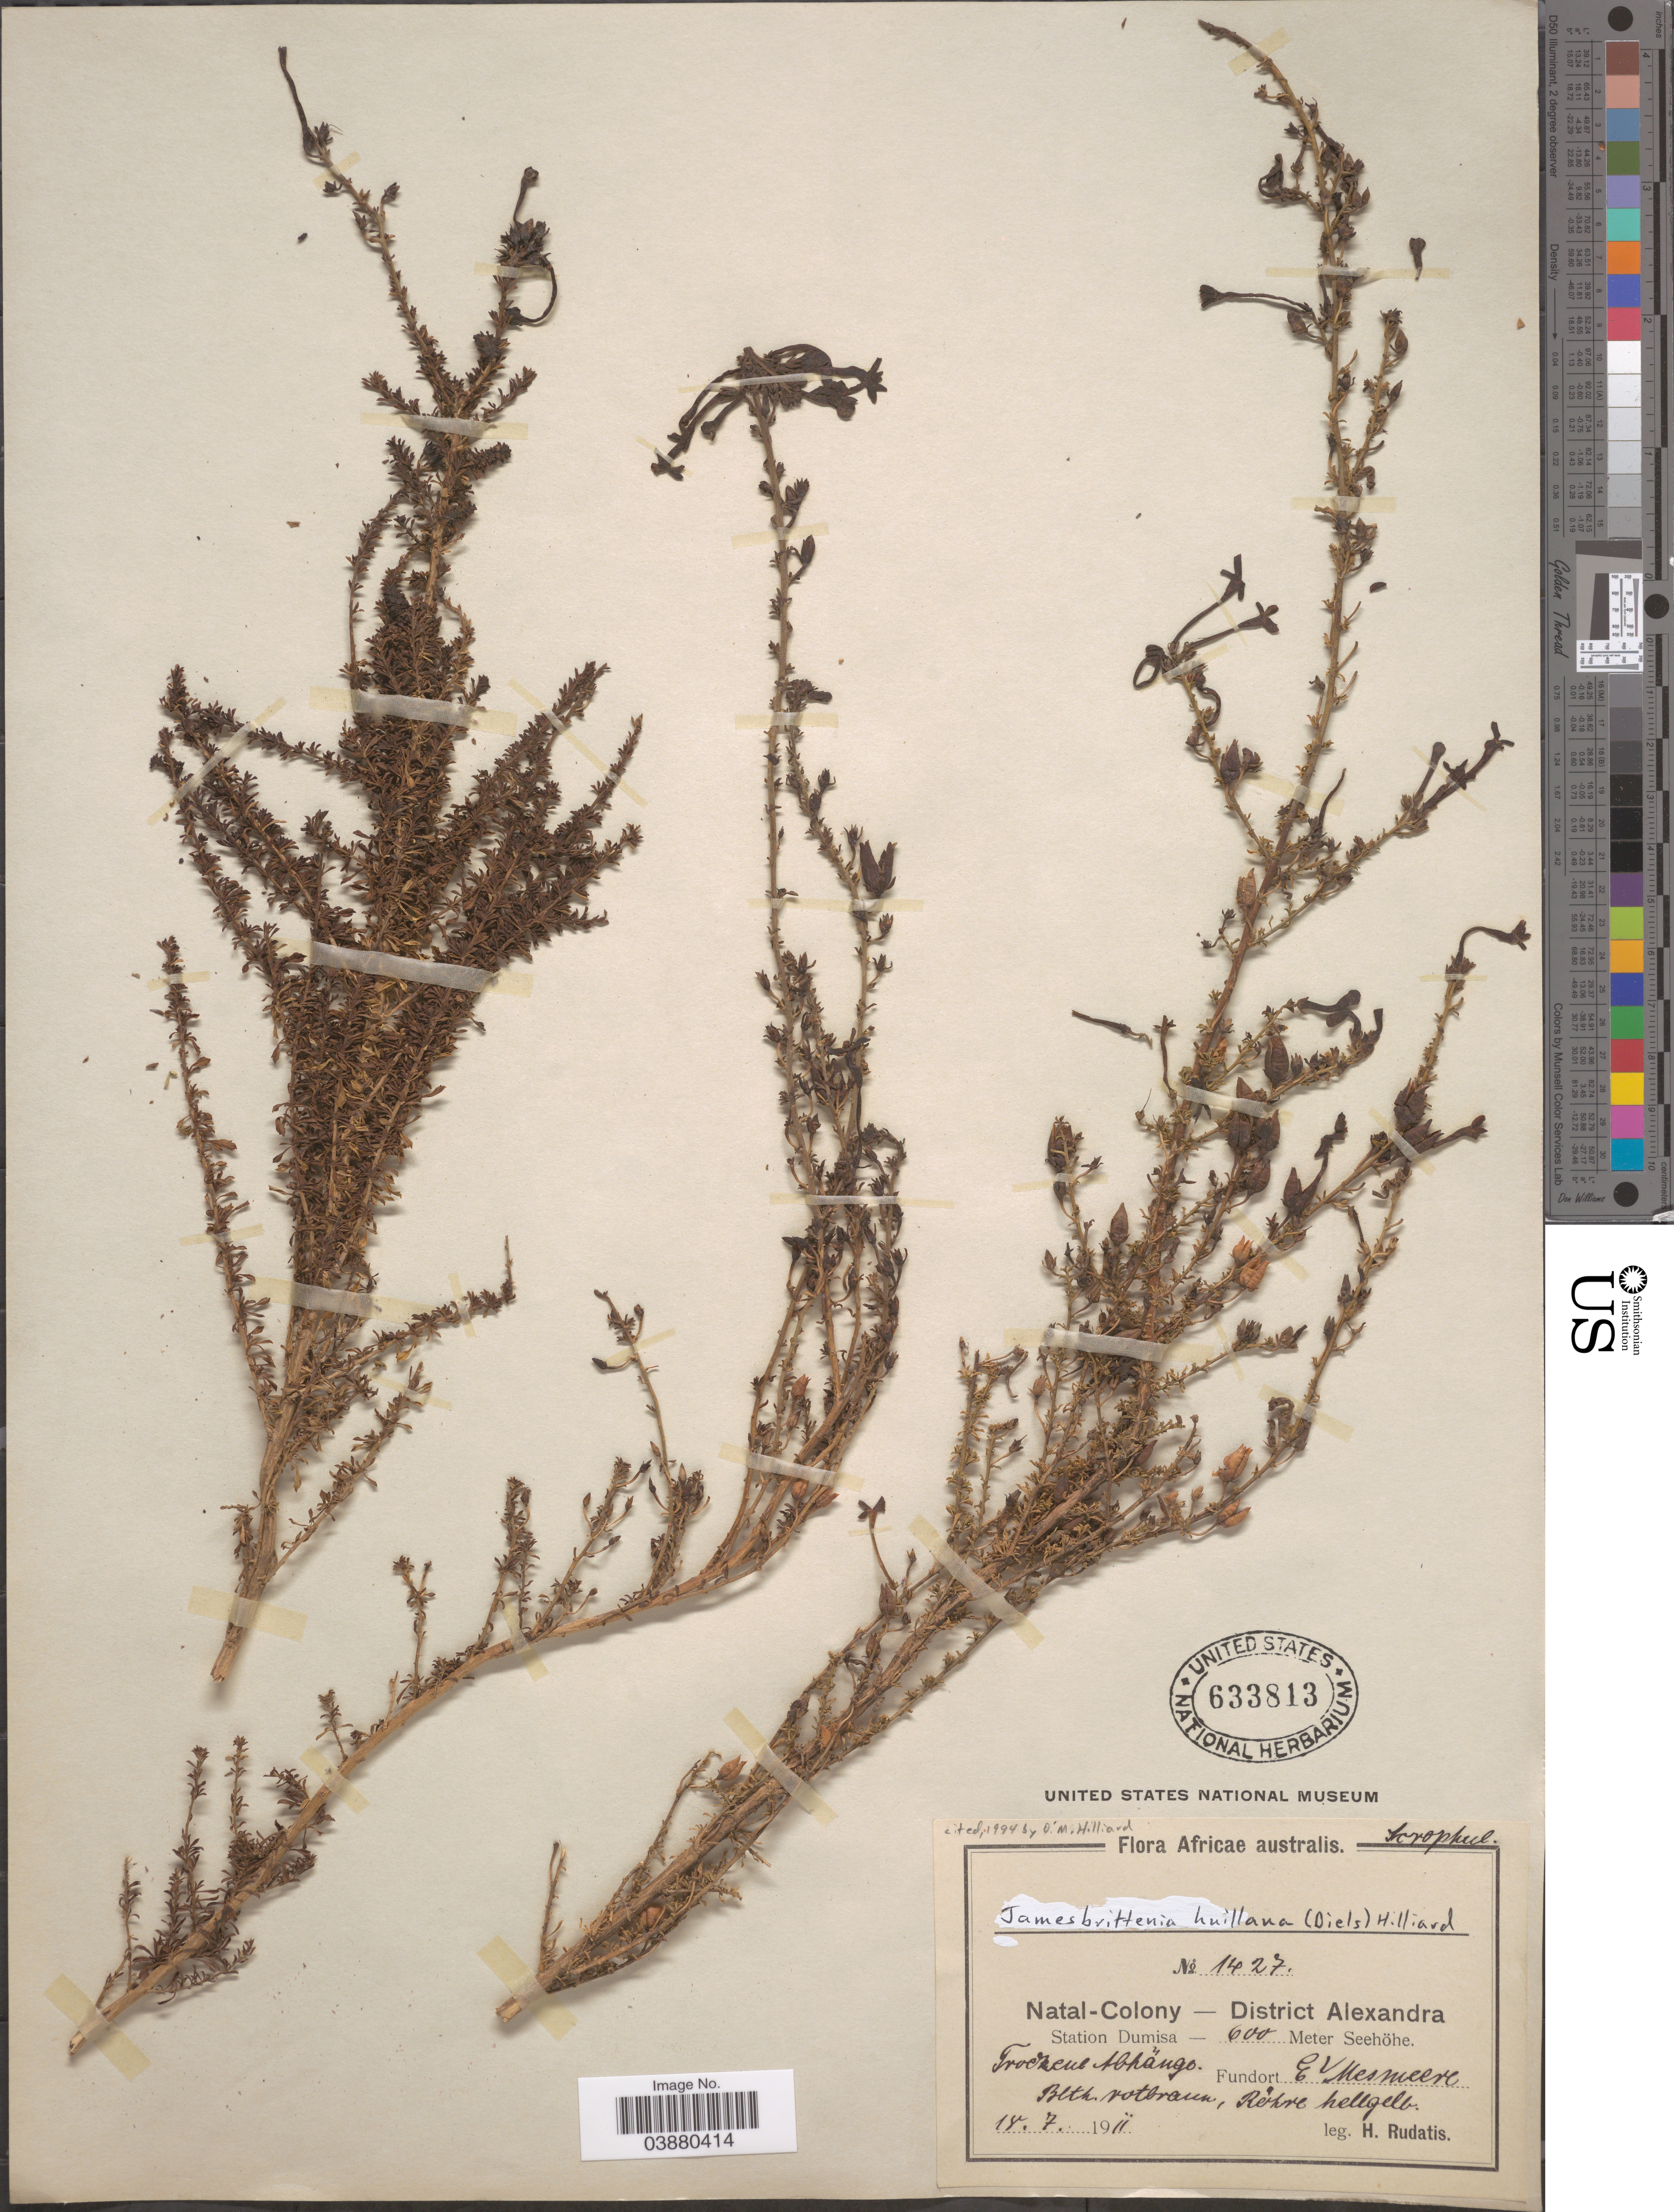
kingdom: Plantae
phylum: Tracheophyta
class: Magnoliopsida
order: Lamiales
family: Scrophulariaceae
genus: Jamesbrittenia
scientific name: Jamesbrittenia huillana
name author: (Diels) Hilliard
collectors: H. Rudatis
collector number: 1427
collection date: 1911-07-14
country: South Africa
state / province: KwaZulu-Natal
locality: Africae australis. Natal-Colony - District Alexandra. Station Dumisa. Froezeue Abhängs. Ellesmeere.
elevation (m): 600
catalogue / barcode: US 633813